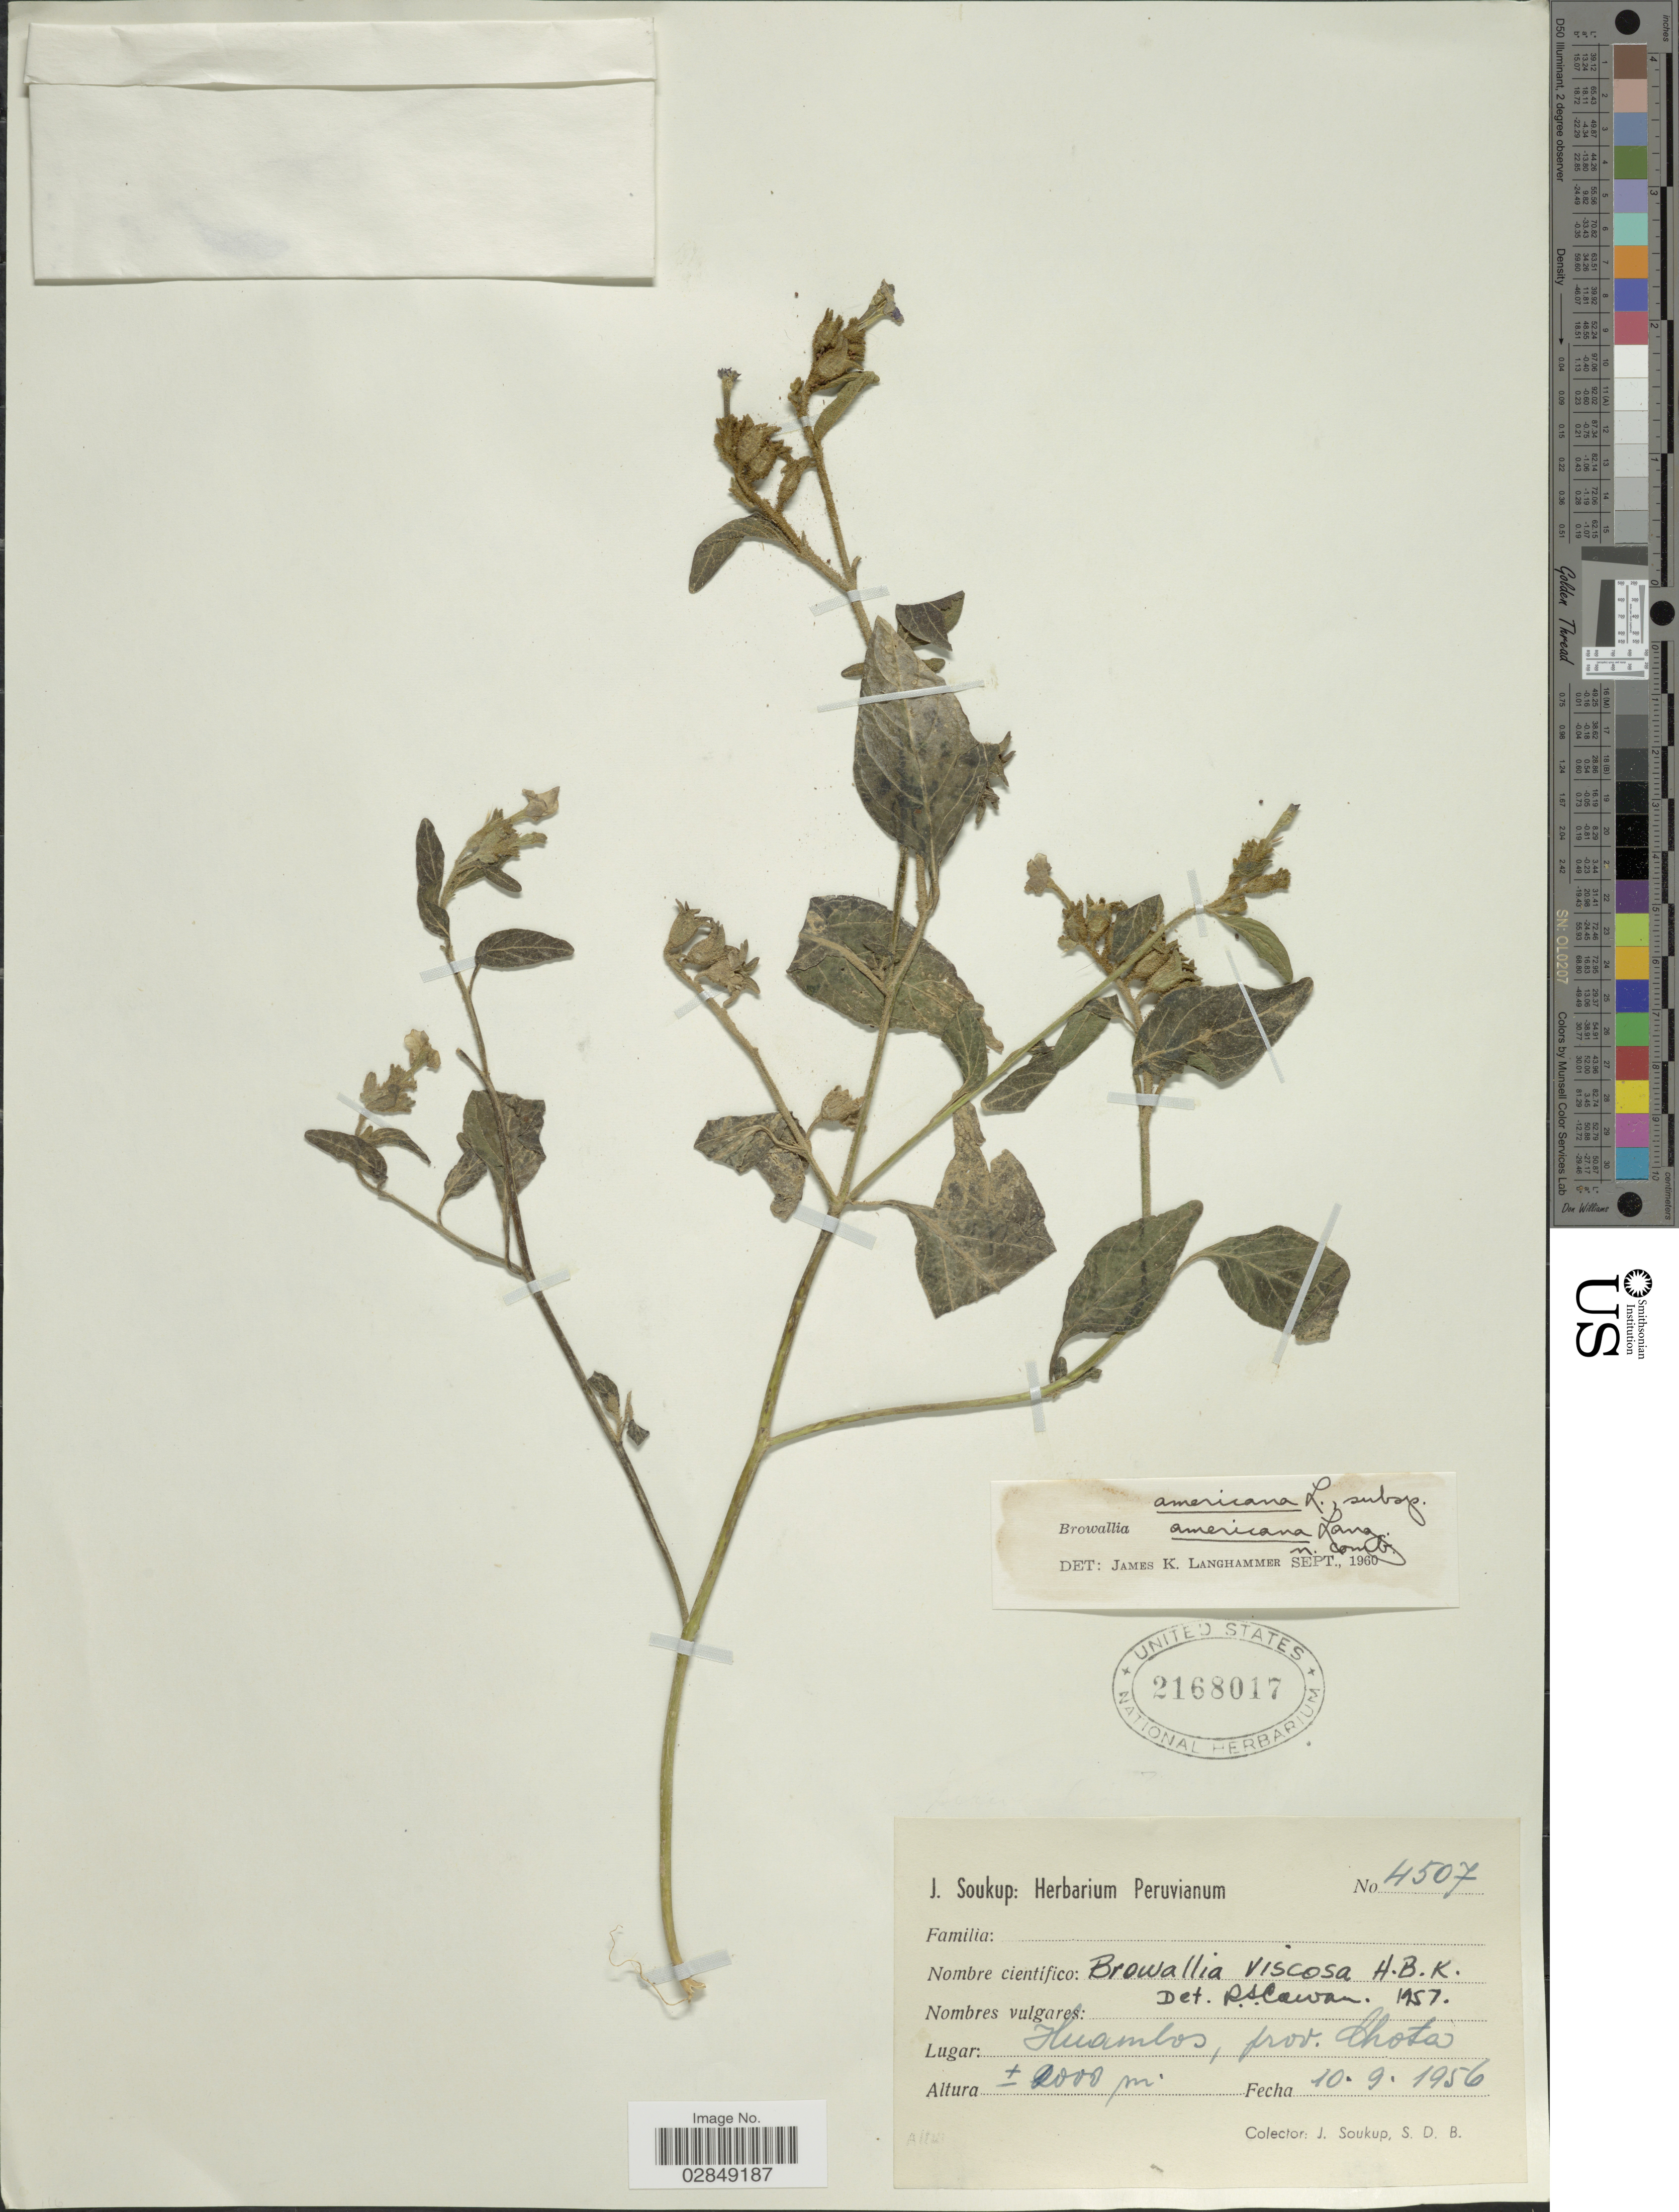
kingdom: Plantae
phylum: Tracheophyta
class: Magnoliopsida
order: Solanales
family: Solanaceae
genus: Browallia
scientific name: Browallia americana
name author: L.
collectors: J. Soukup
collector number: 4507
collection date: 1956-09-10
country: Peru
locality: Huambos, prov. Chota.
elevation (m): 2000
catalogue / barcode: US 2168017